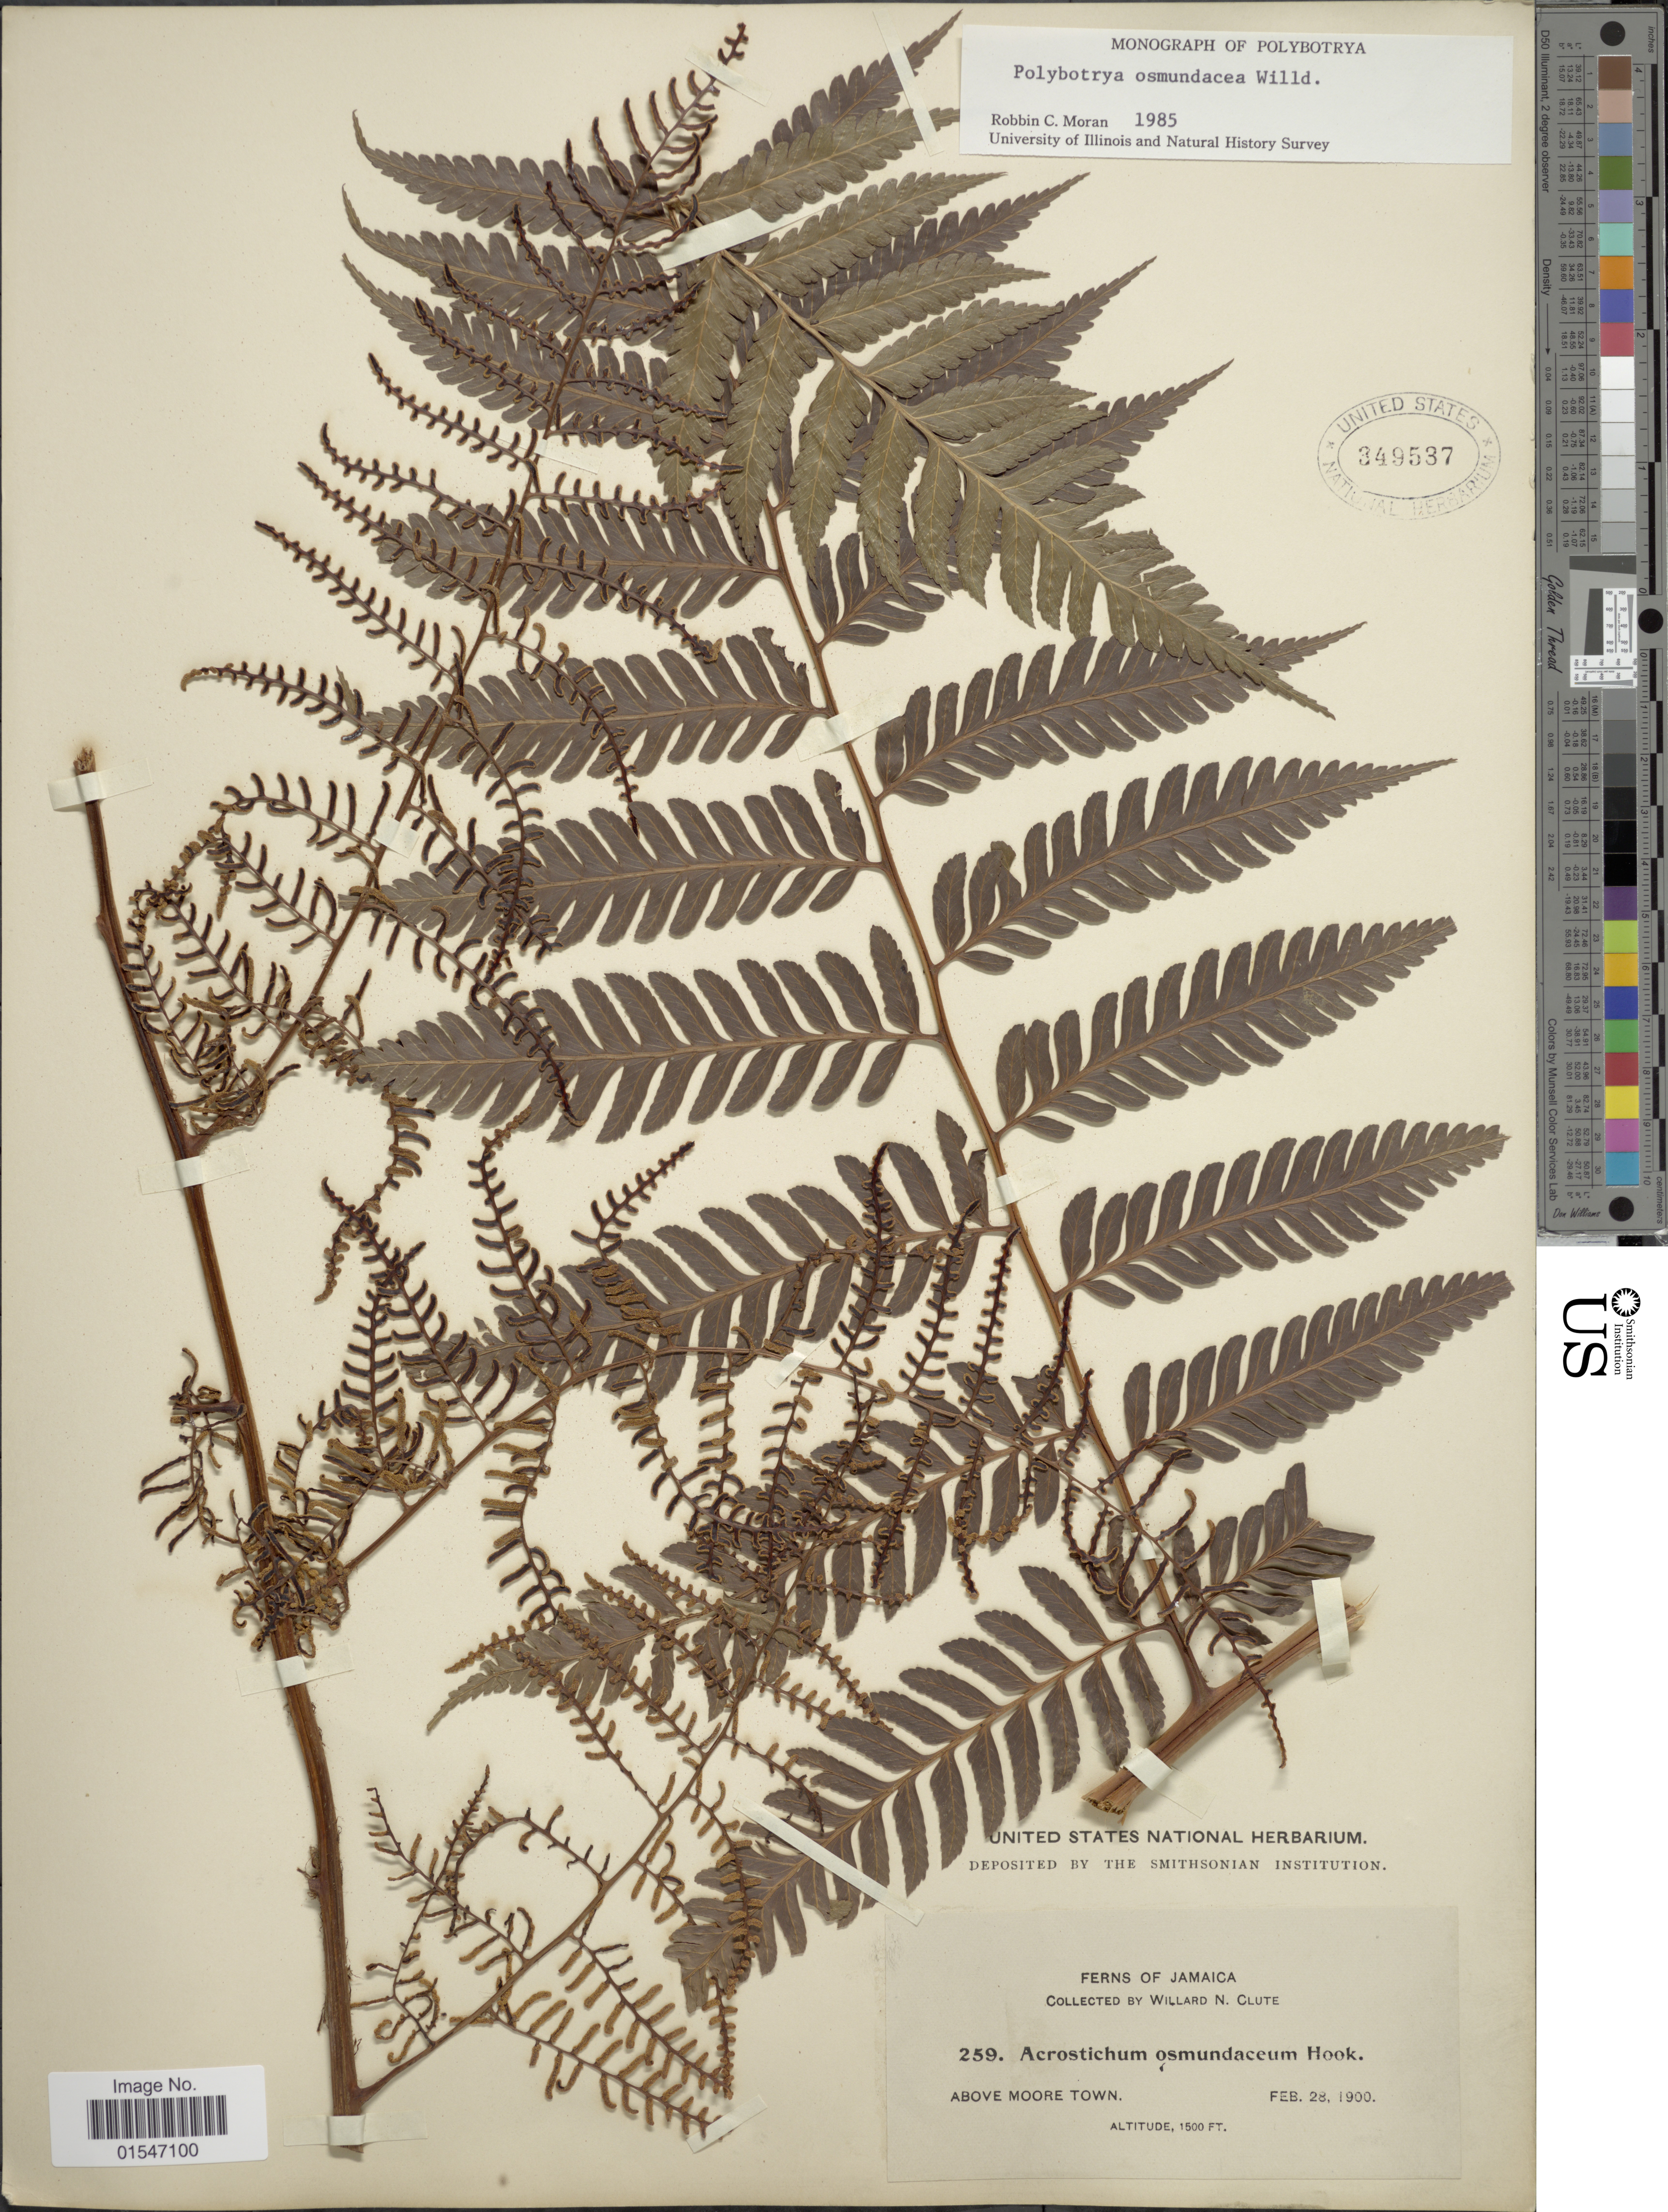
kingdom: Plantae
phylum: Tracheophyta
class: Polypodiopsida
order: Polypodiales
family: Dryopteridaceae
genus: Polybotrya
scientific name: Polybotrya osmundacea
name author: Humb. & Bonpl. ex Willd.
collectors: W. N. Clute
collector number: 259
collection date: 1900-02-28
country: Jamaica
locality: Jamaica, Above Moore Town.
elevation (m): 457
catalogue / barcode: US 349537